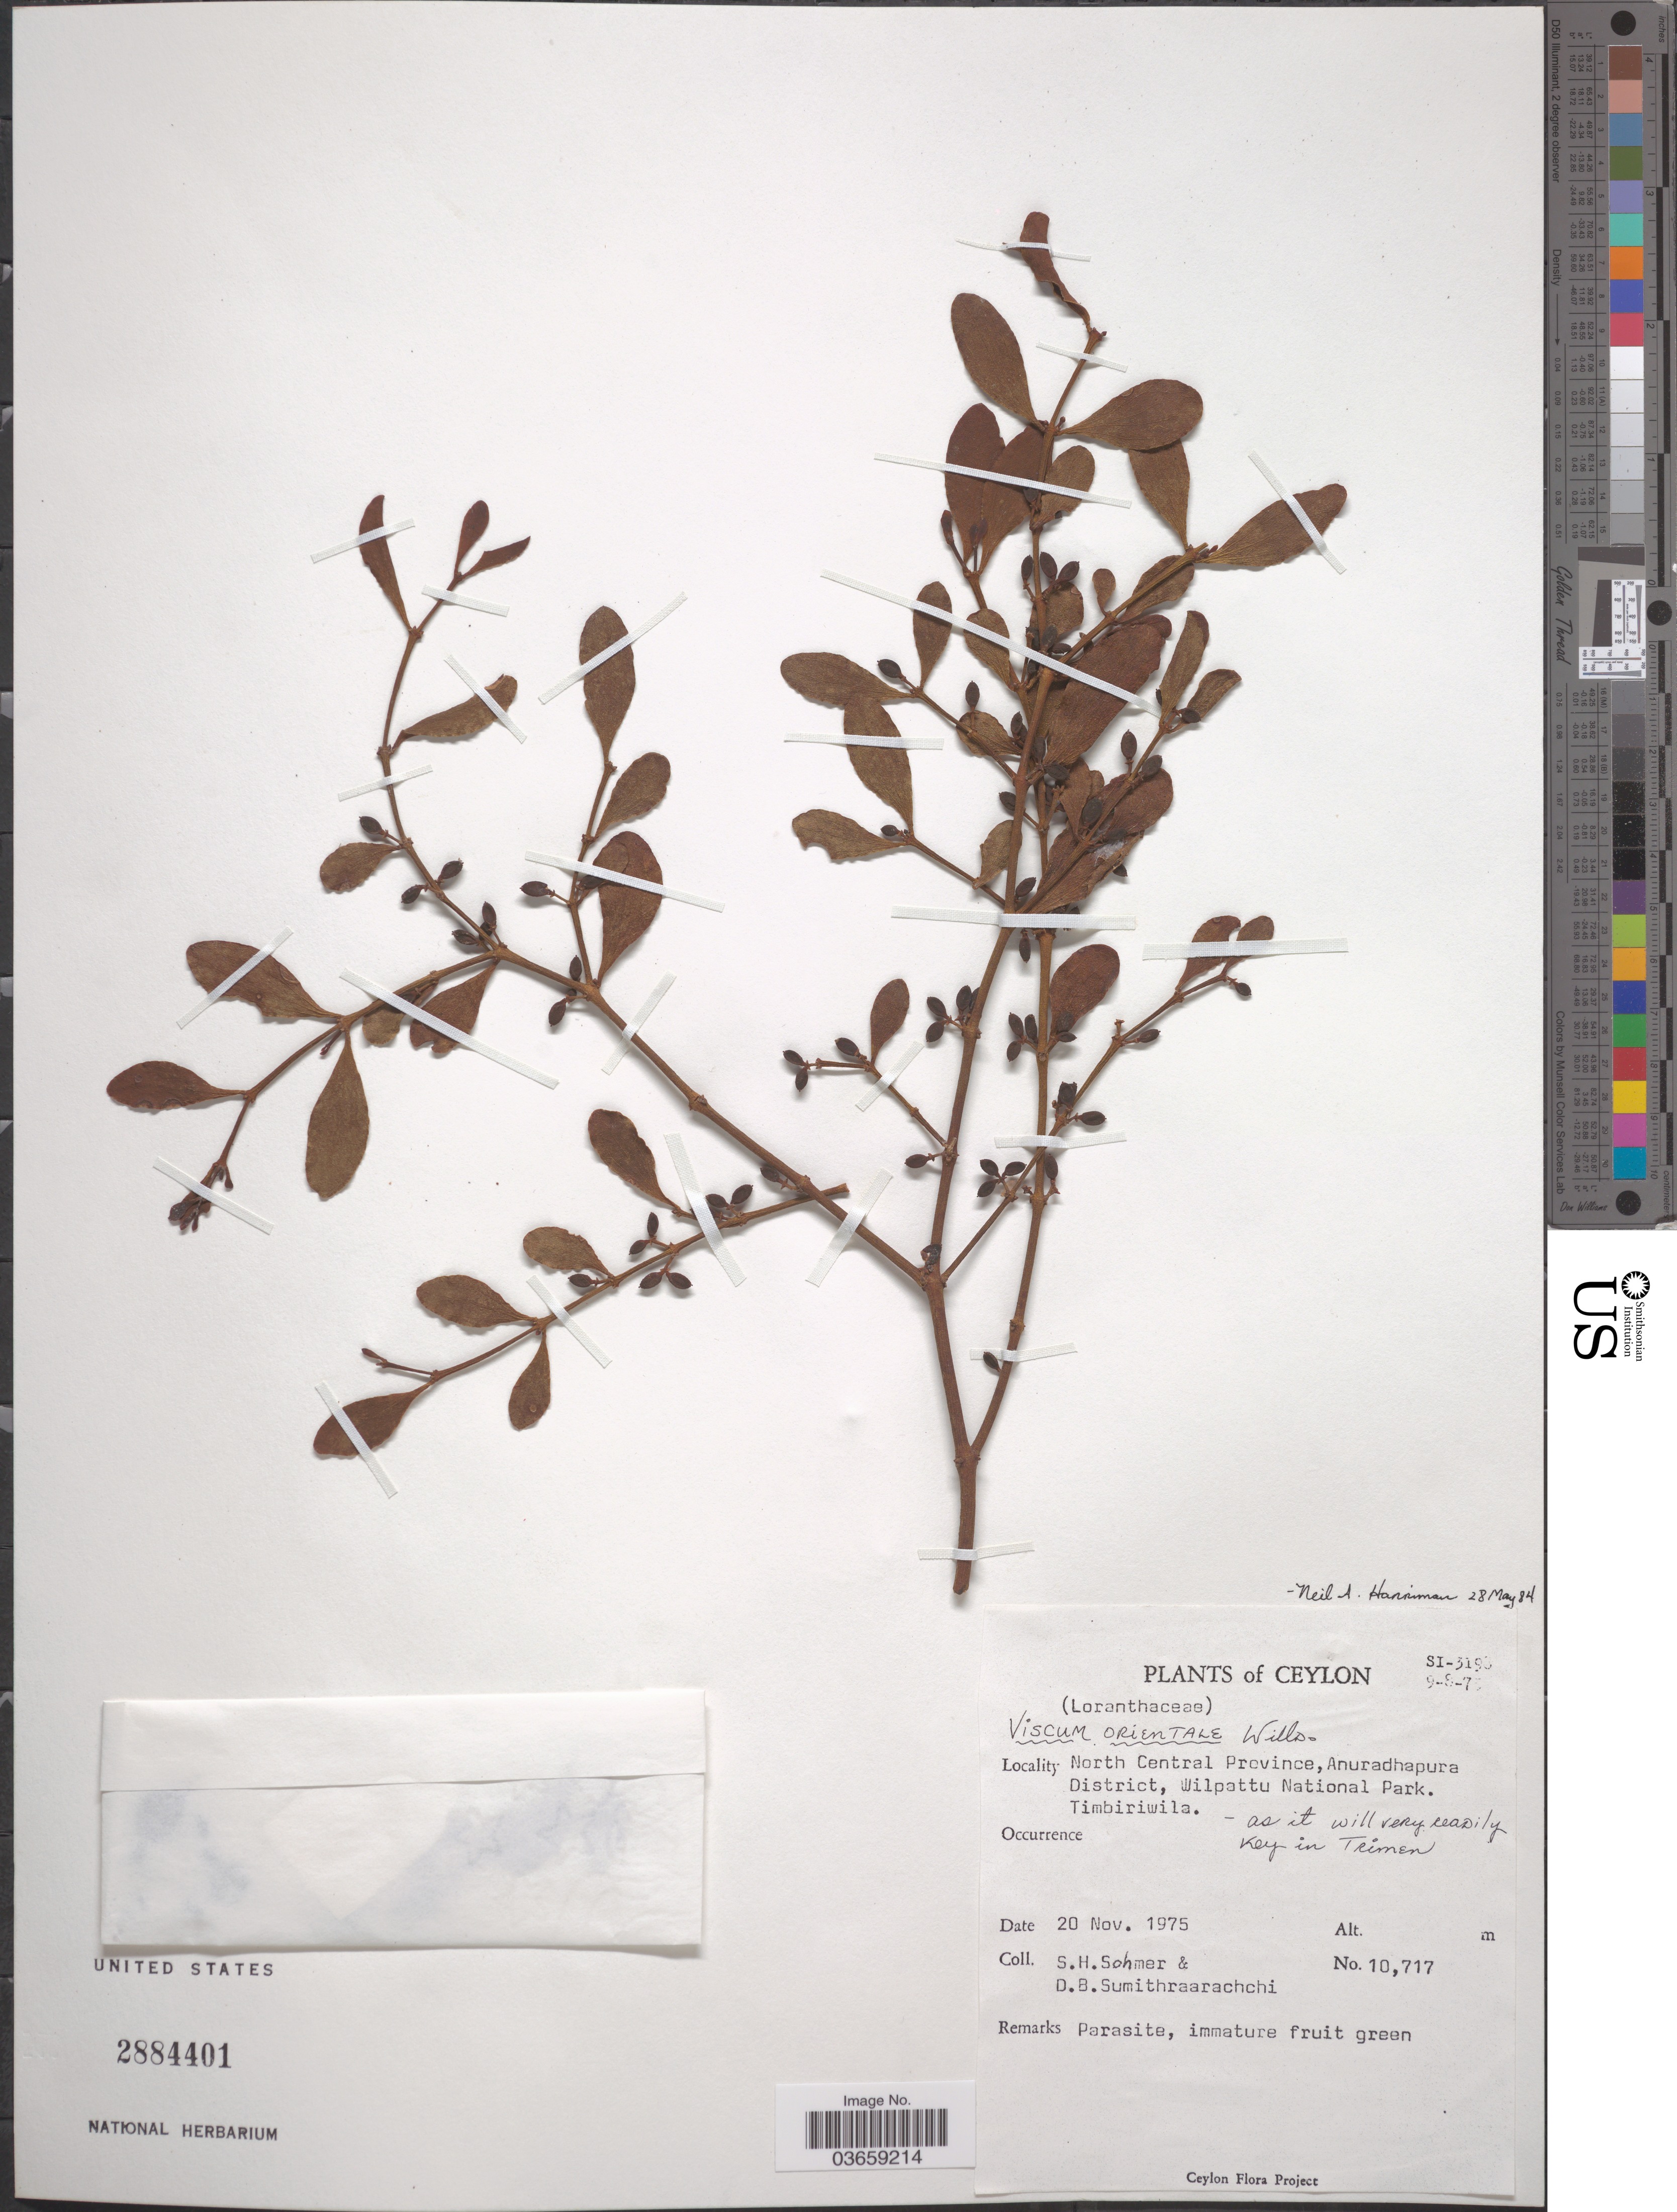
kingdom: Plantae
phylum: Tracheophyta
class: Magnoliopsida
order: Santalales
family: Viscaceae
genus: Viscum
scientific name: Viscum orientale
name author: DC.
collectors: S. H. Sohmer & D. B. Sumithraarachchi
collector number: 10717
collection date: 1975-11-20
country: Sri Lanka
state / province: North Central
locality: Ceylon. Anuradhapura District, Wilpattu National Park. Timbiriwila.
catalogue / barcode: US 2884401